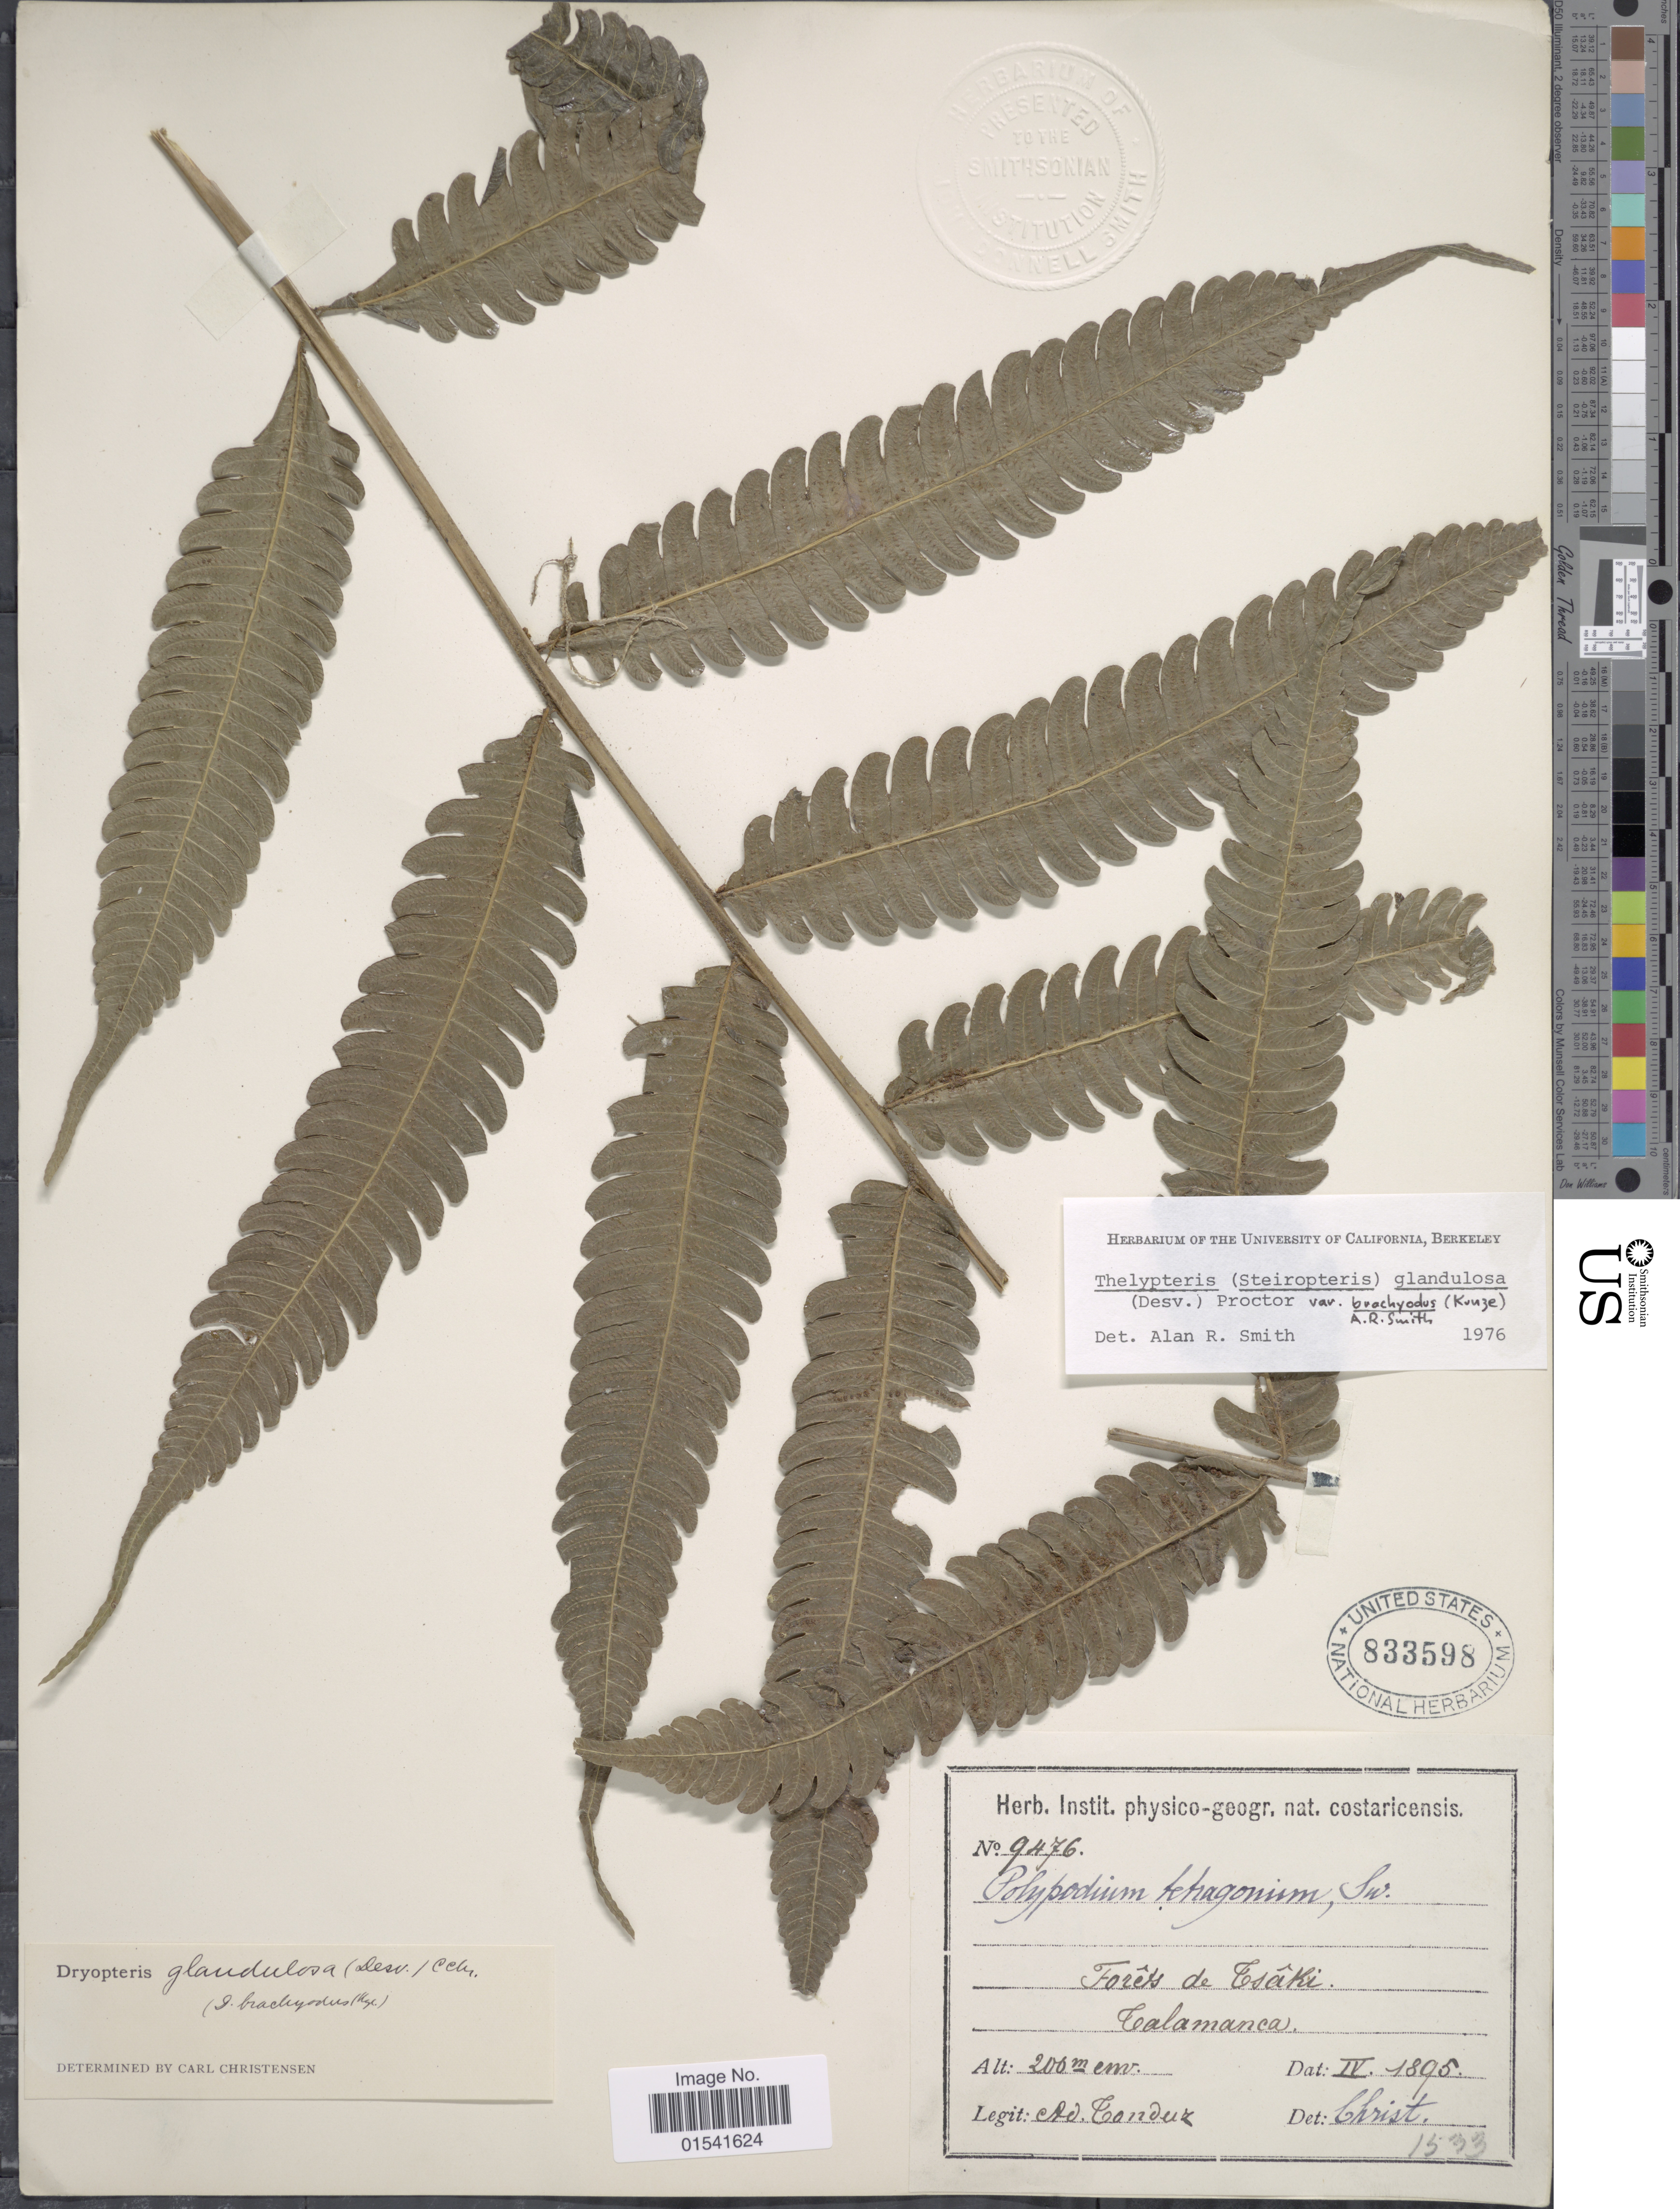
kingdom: Plantae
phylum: Tracheophyta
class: Polypodiopsida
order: Polypodiales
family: Thelypteridaceae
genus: Steiropteris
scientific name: Steiropteris glandulosa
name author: (Hook. f.) Pic. Serm.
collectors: A. Tonduz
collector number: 9476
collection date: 1895-04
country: Costa Rica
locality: Forêts de Czâki. Calamanca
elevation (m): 200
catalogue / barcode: US 833598